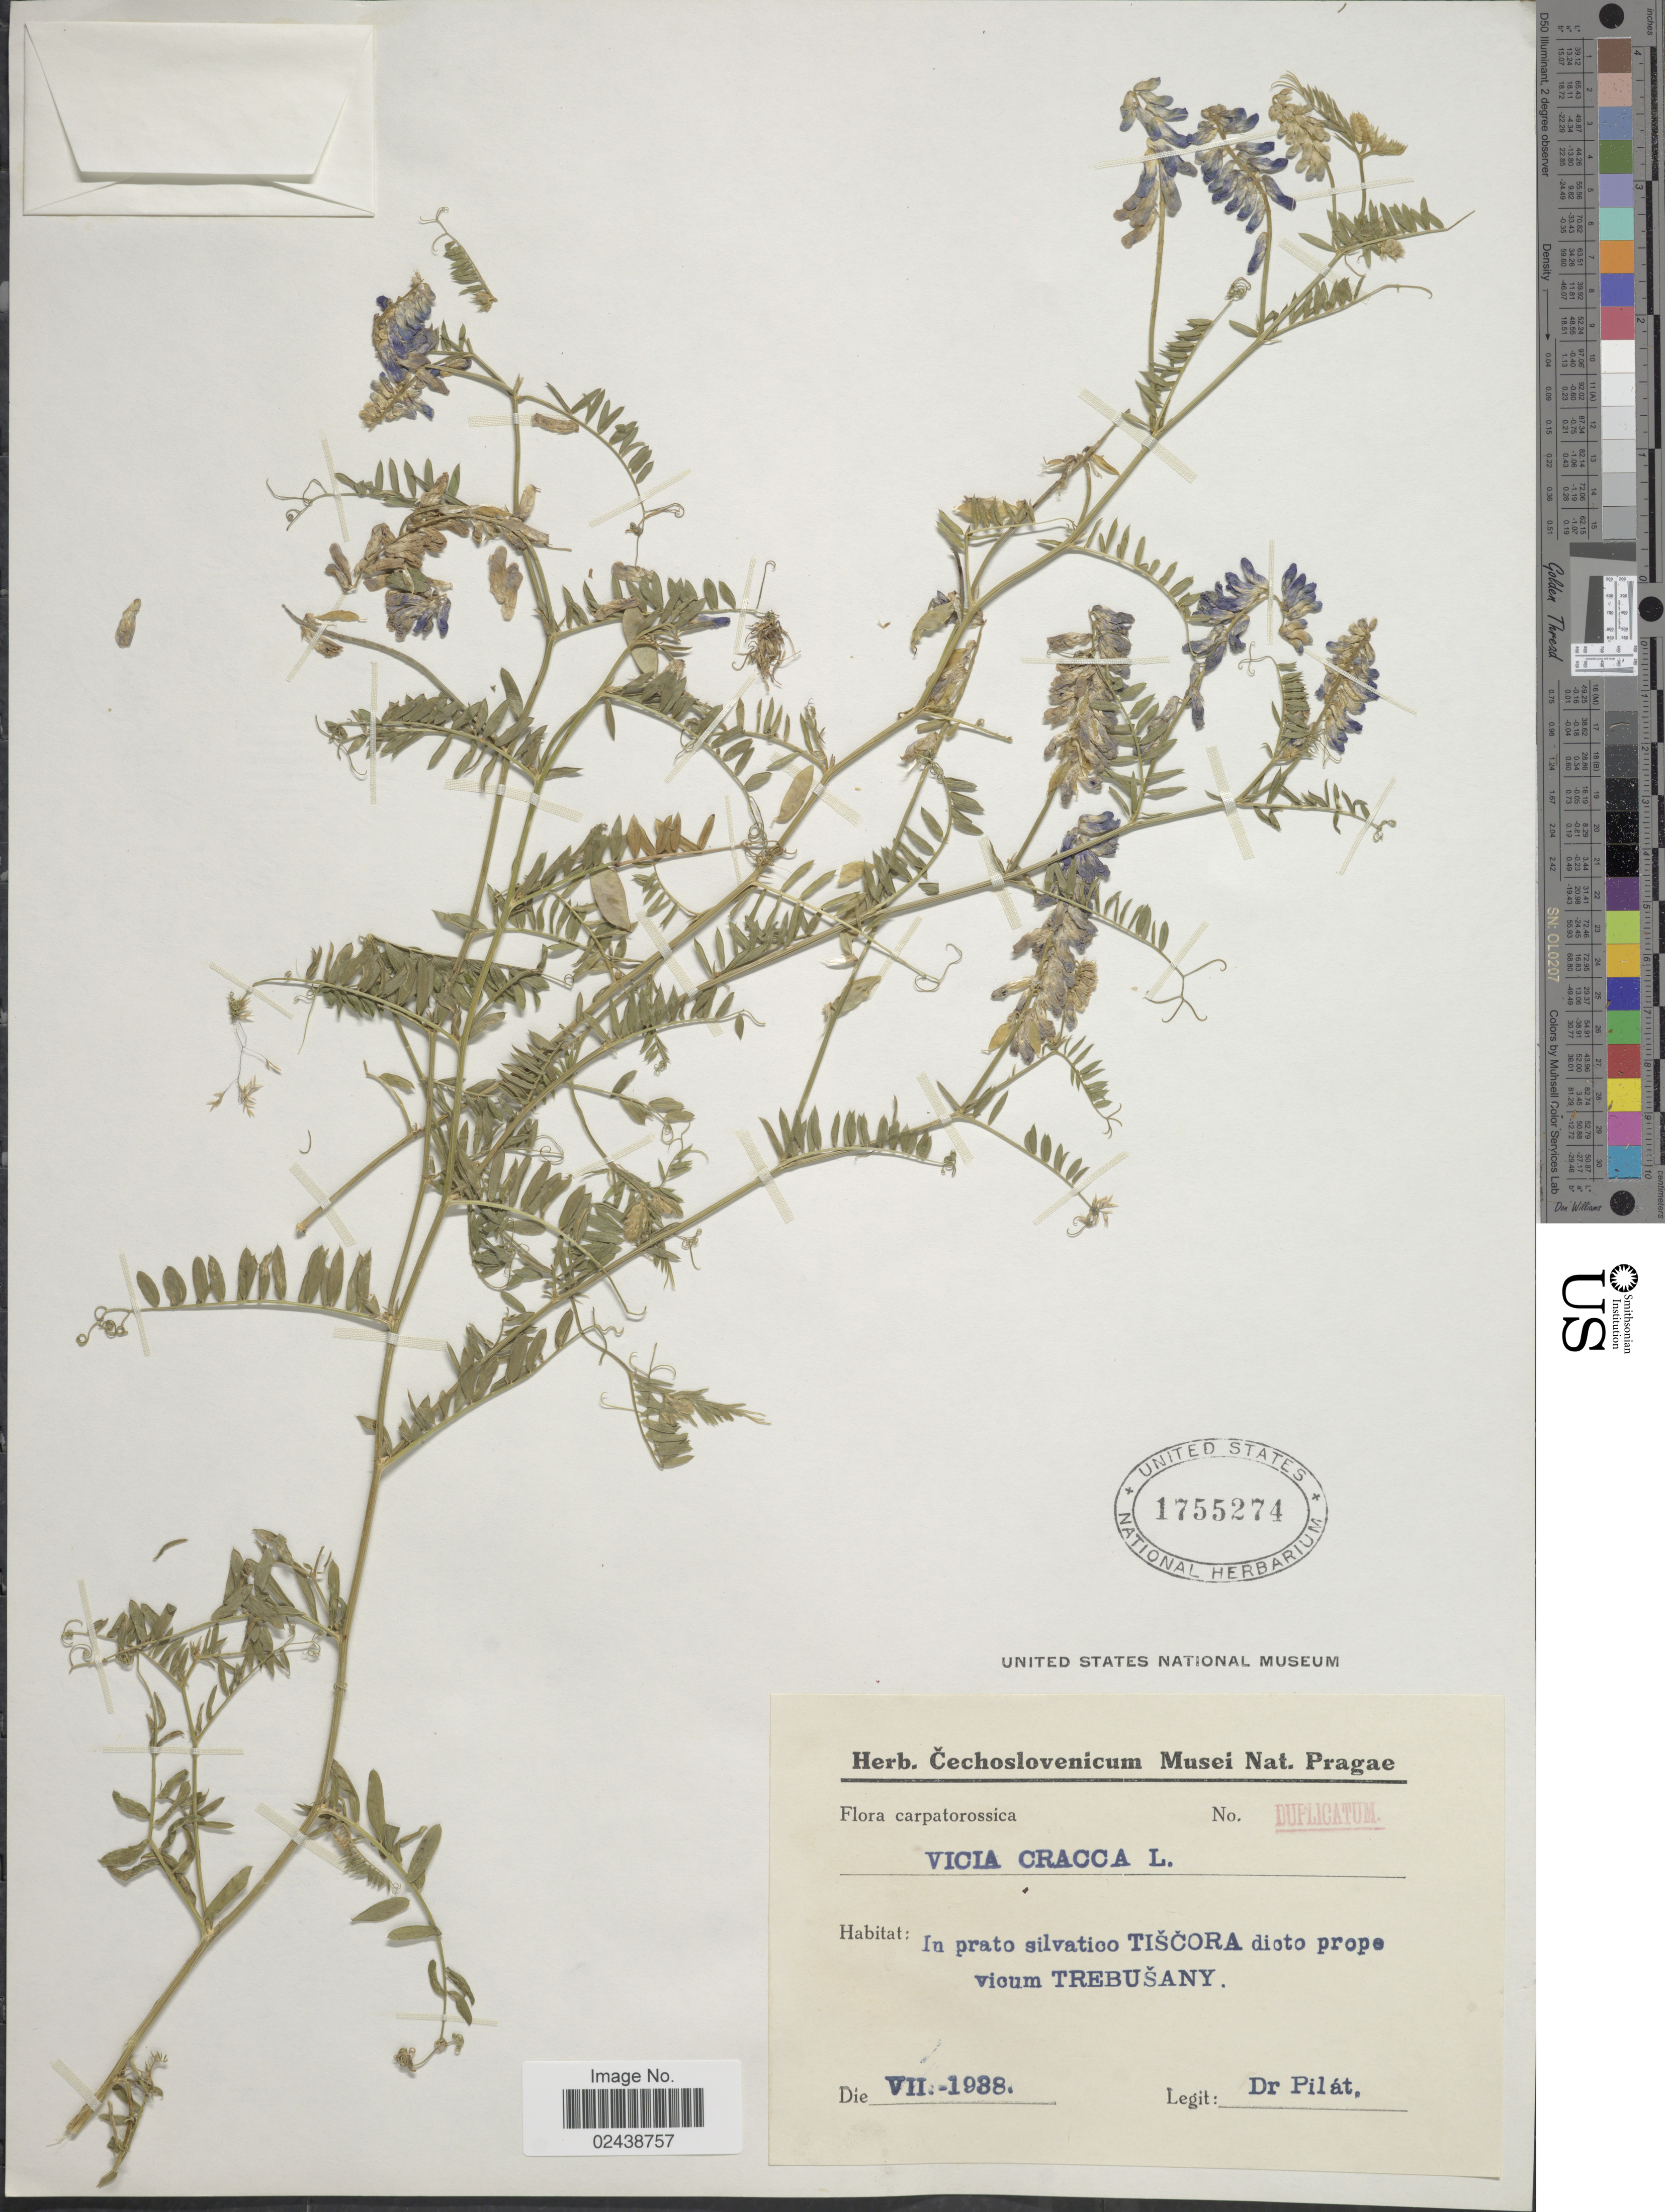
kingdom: Plantae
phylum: Tracheophyta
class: Magnoliopsida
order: Fabales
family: Fabaceae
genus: Vicia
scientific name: Vicia cracca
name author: L.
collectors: Pilát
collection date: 1938-07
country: Ukraine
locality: Carpatorossica. In prato silvatico Tiscora dioto prope vicum Trebusany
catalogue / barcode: US 1755274